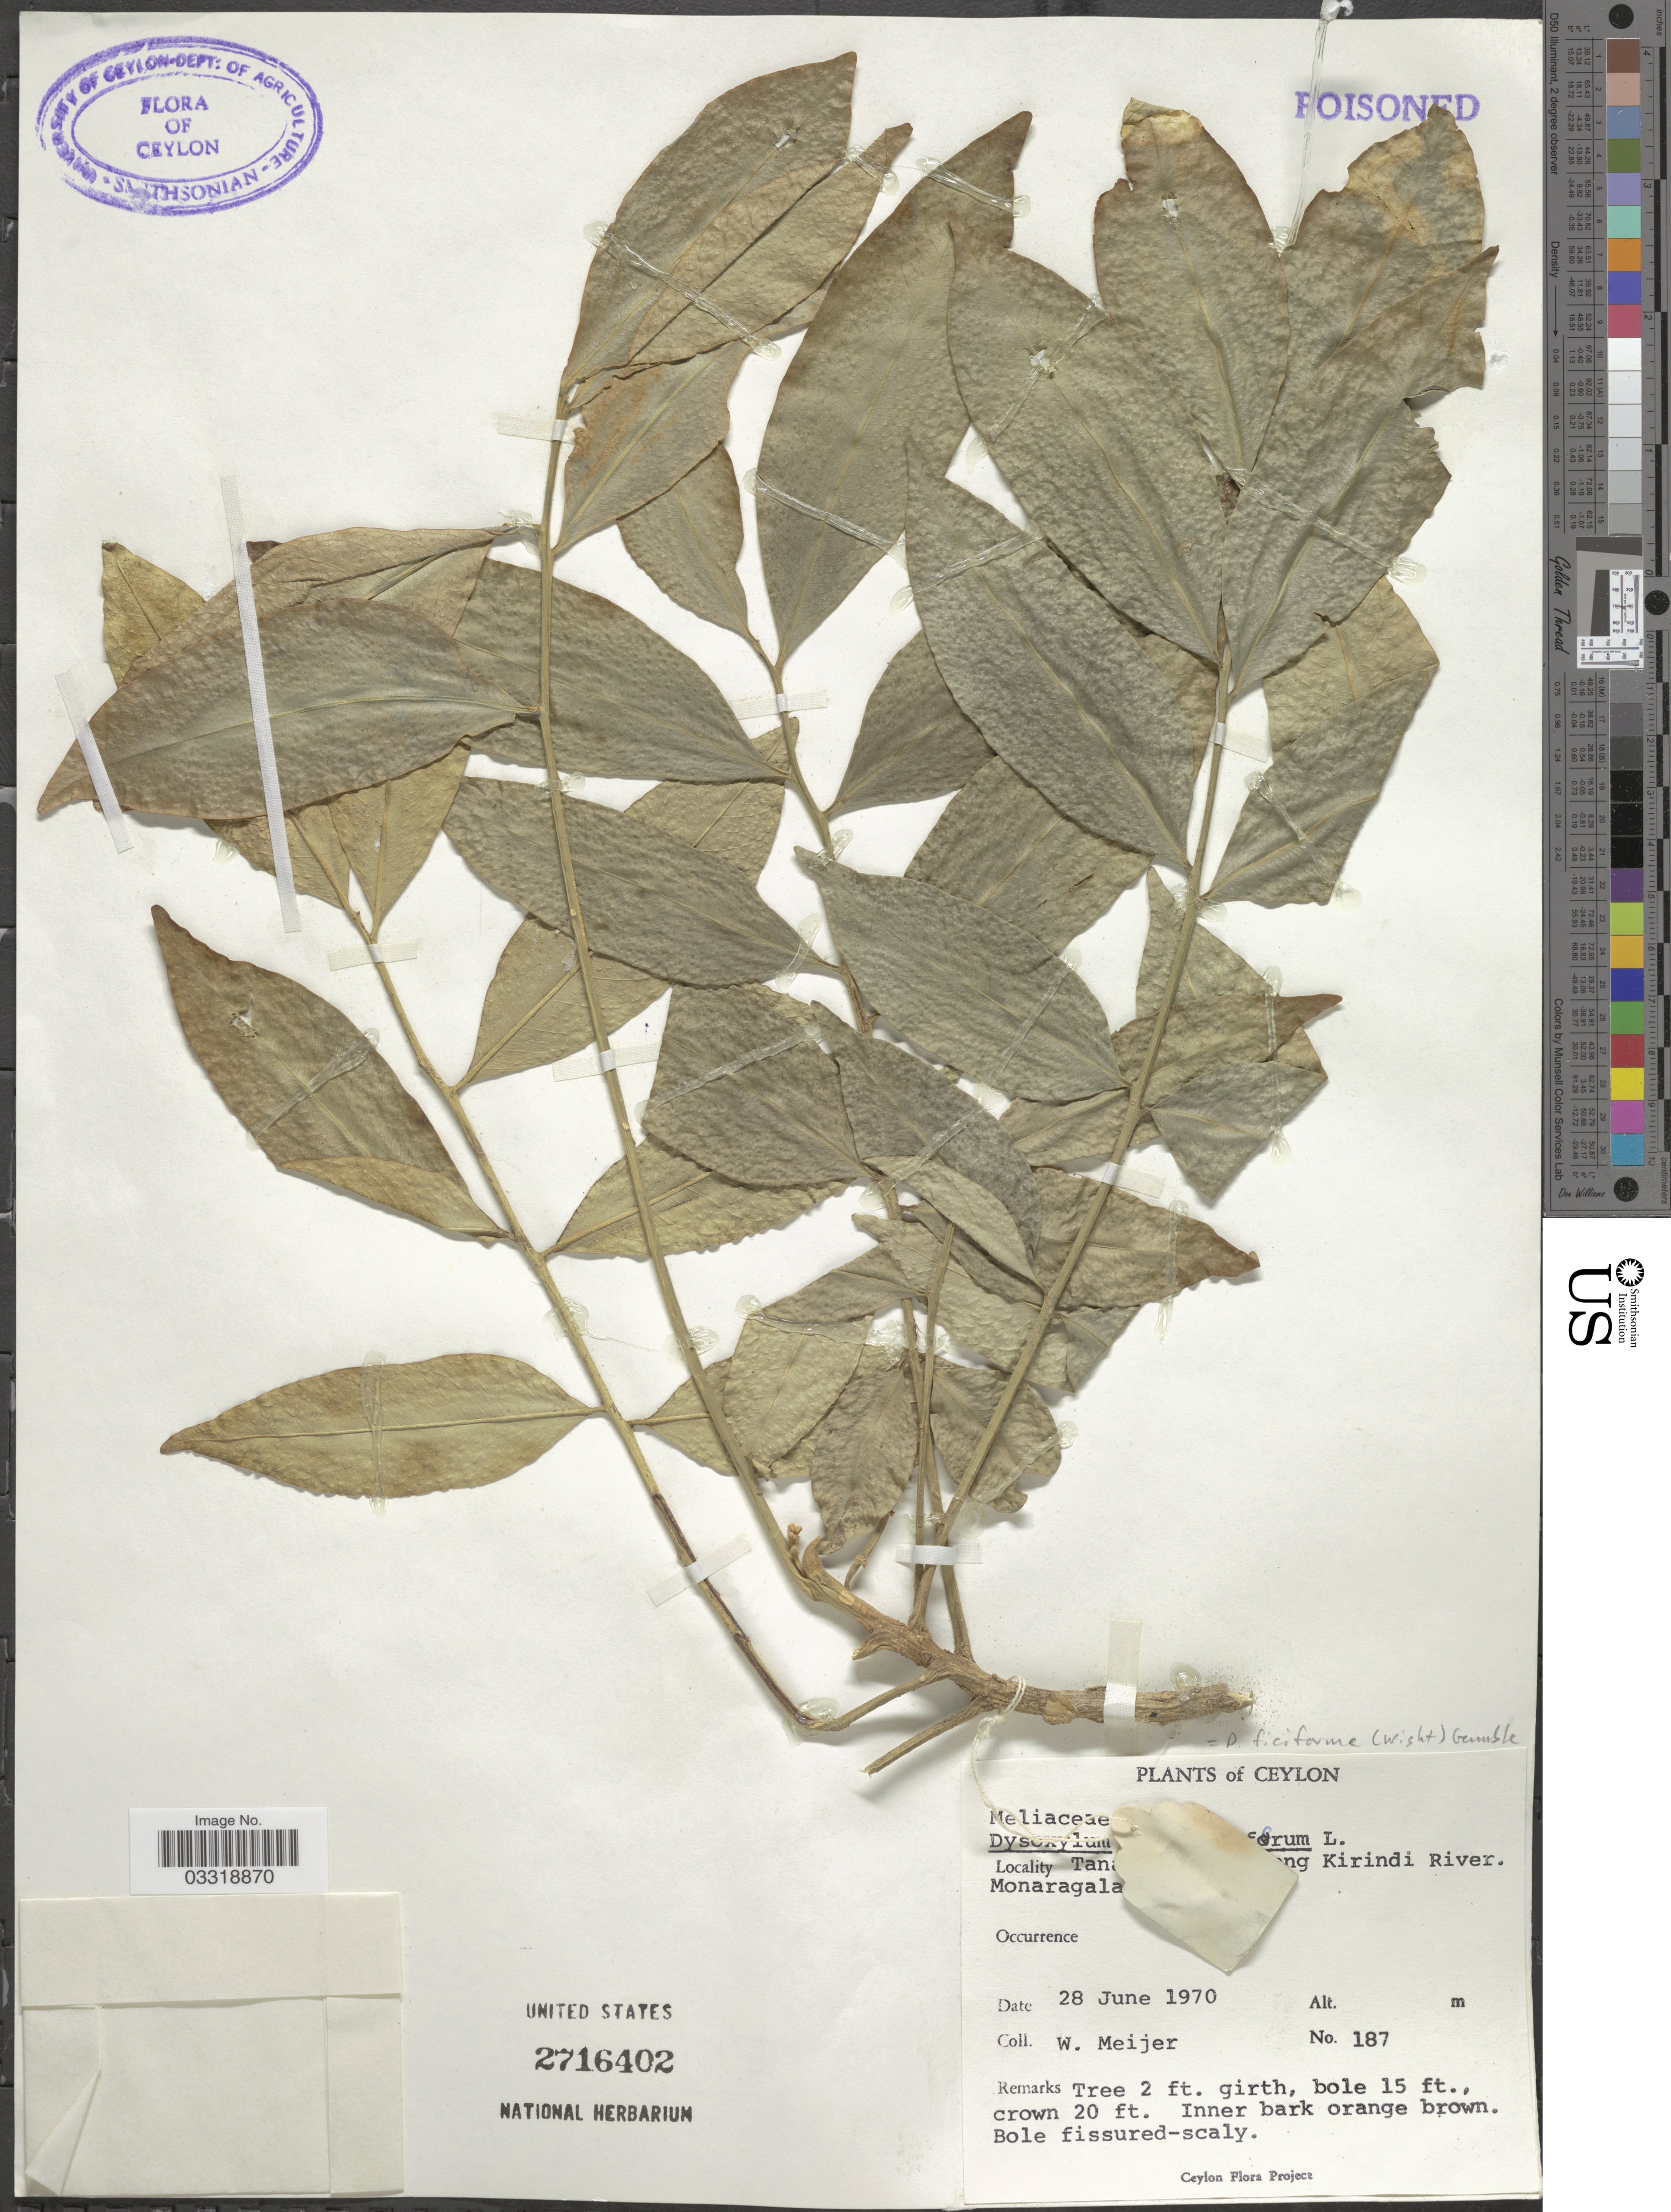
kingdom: Plantae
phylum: Tracheophyta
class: Magnoliopsida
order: Sapindales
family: Meliaceae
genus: Dysoxylum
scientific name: Dysoxylum gotadhora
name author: (Buch.-Ham.) Mabb.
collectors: W. Meijer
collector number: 187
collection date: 1970-06-28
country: Sri Lanka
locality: Ceylon. Tan [illegible text]ng Kirindi River. Monaragala [illegible text]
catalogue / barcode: US 2716402